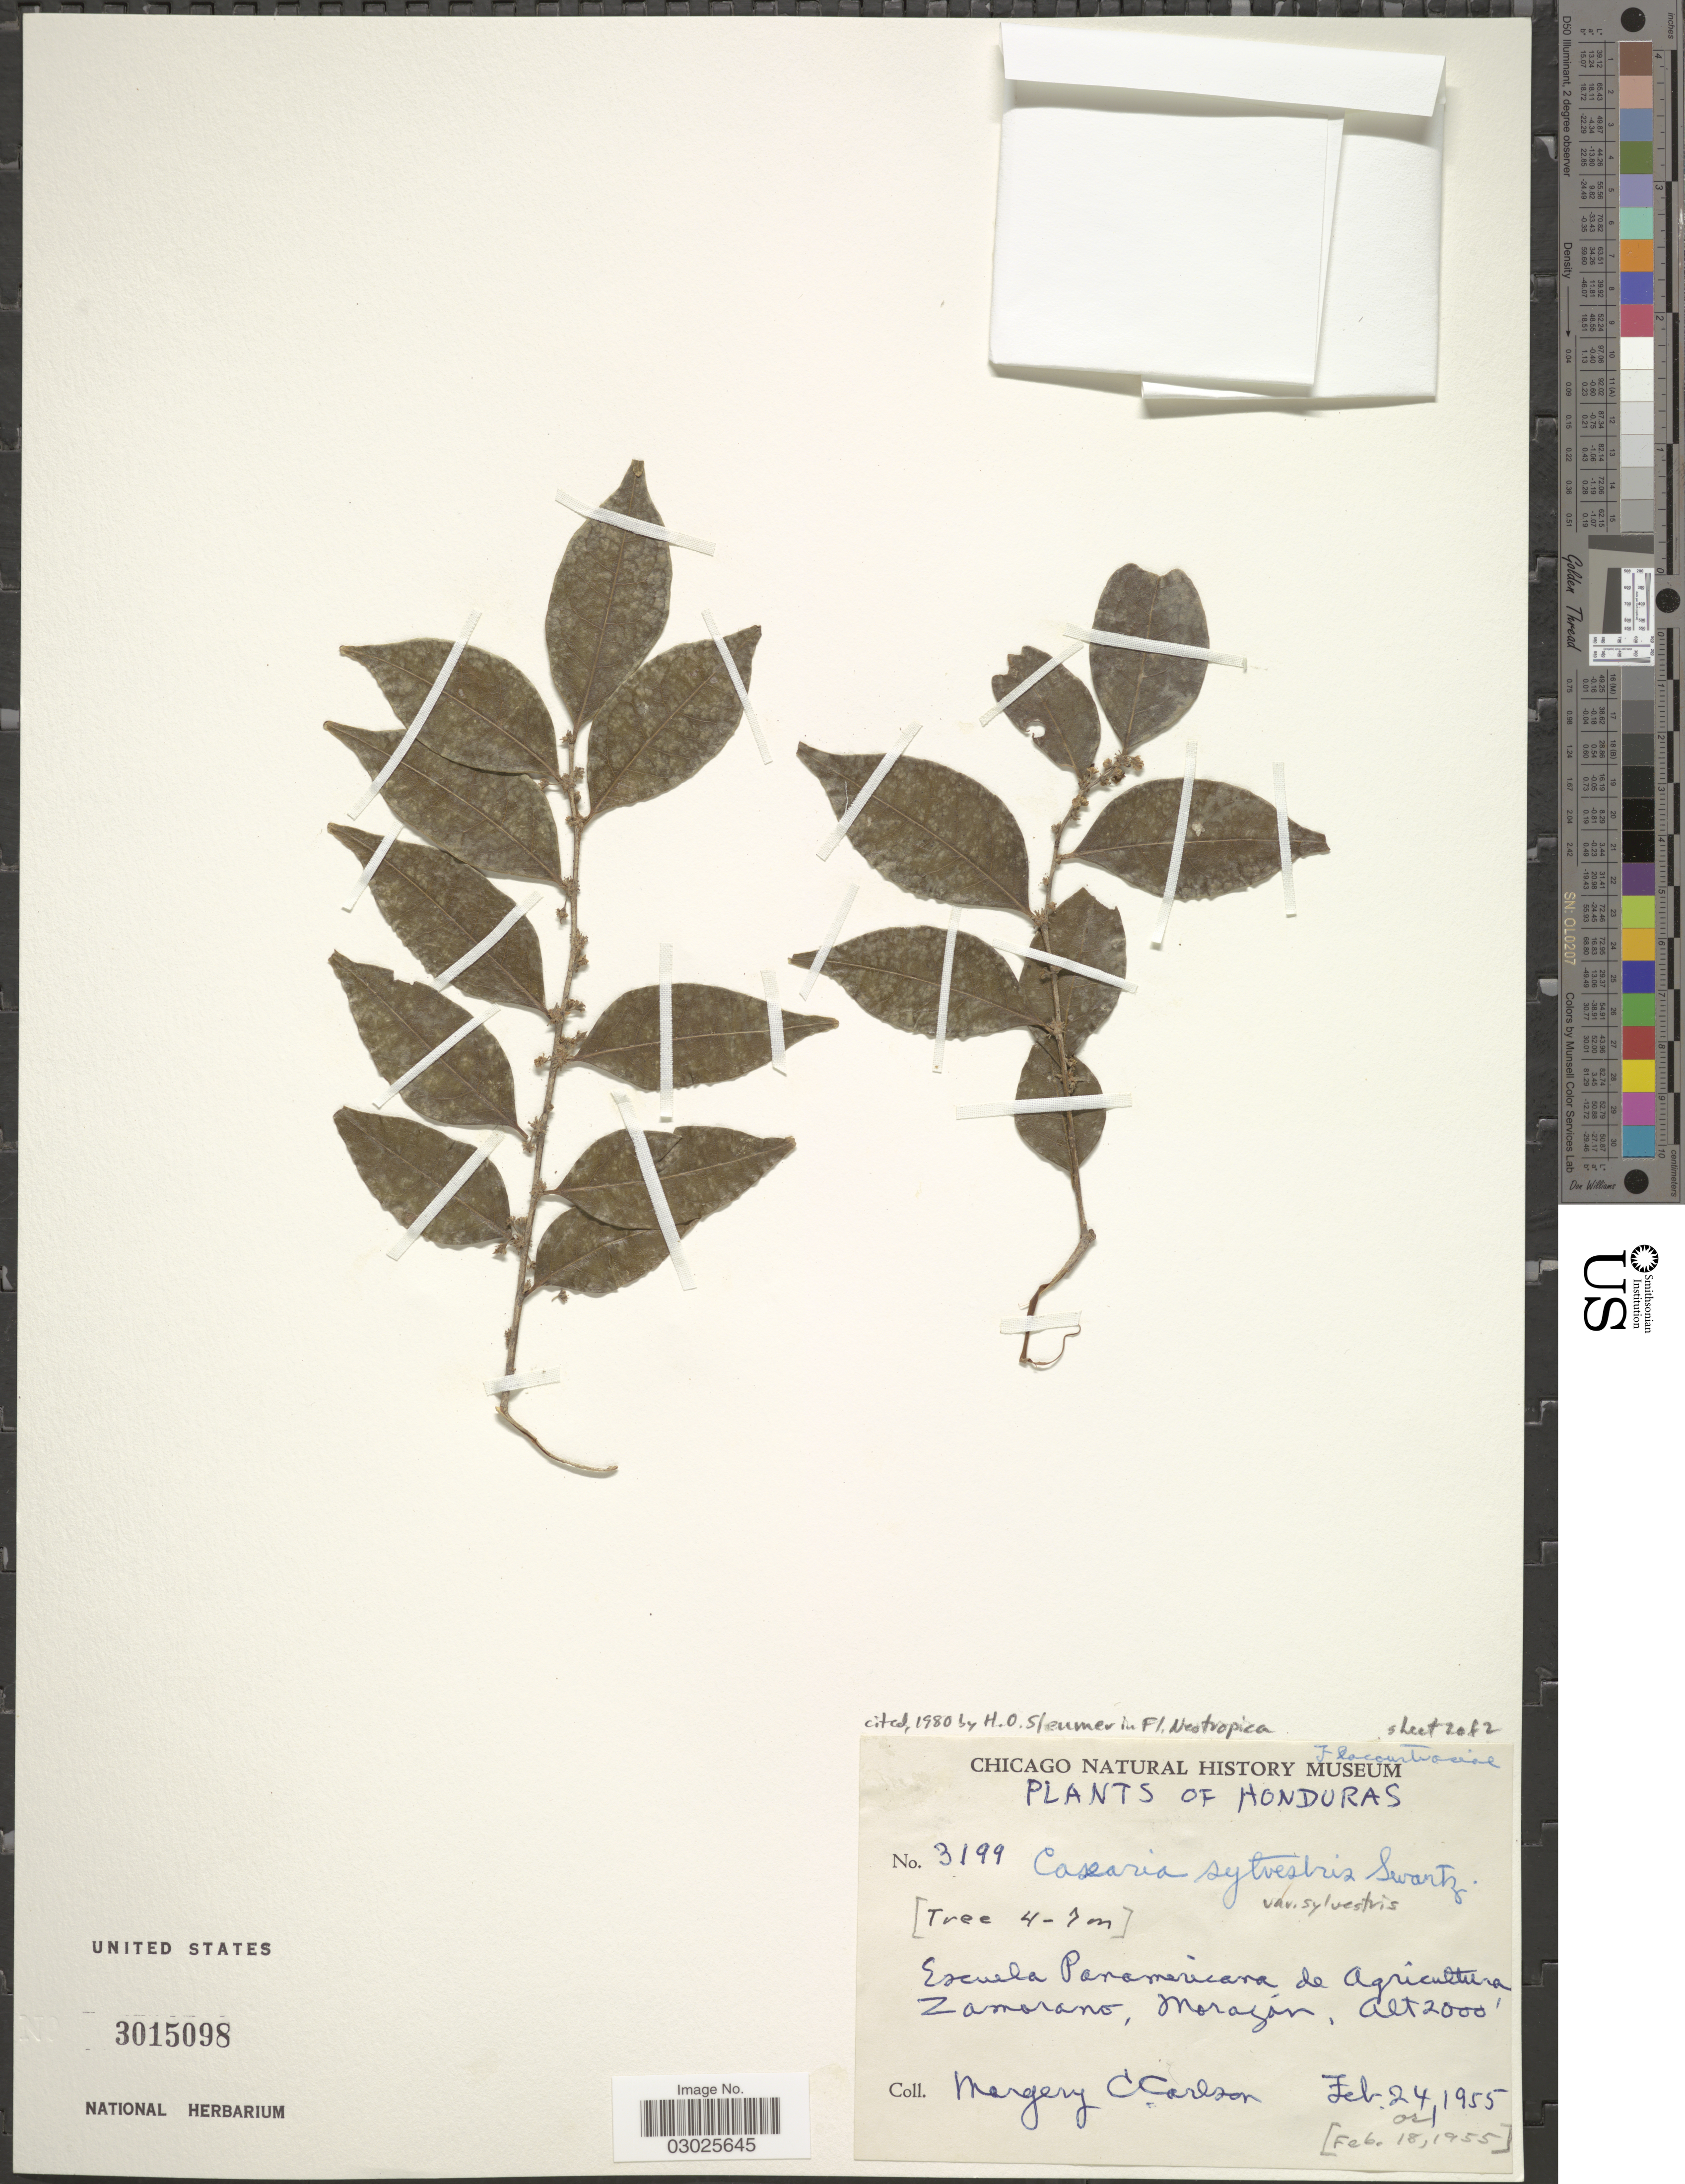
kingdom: Plantae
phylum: Tracheophyta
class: Magnoliopsida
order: Malpighiales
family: Salicaceae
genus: Casearia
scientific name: Casearia sylvestris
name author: Sw.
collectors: M. C. Carlson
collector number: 3199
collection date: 1955-02-18/1955-02-24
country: Honduras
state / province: Fco. Morazán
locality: Escuela Panamericana de Agricultura, Zamorano, Morazán.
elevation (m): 610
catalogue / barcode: US 3015098